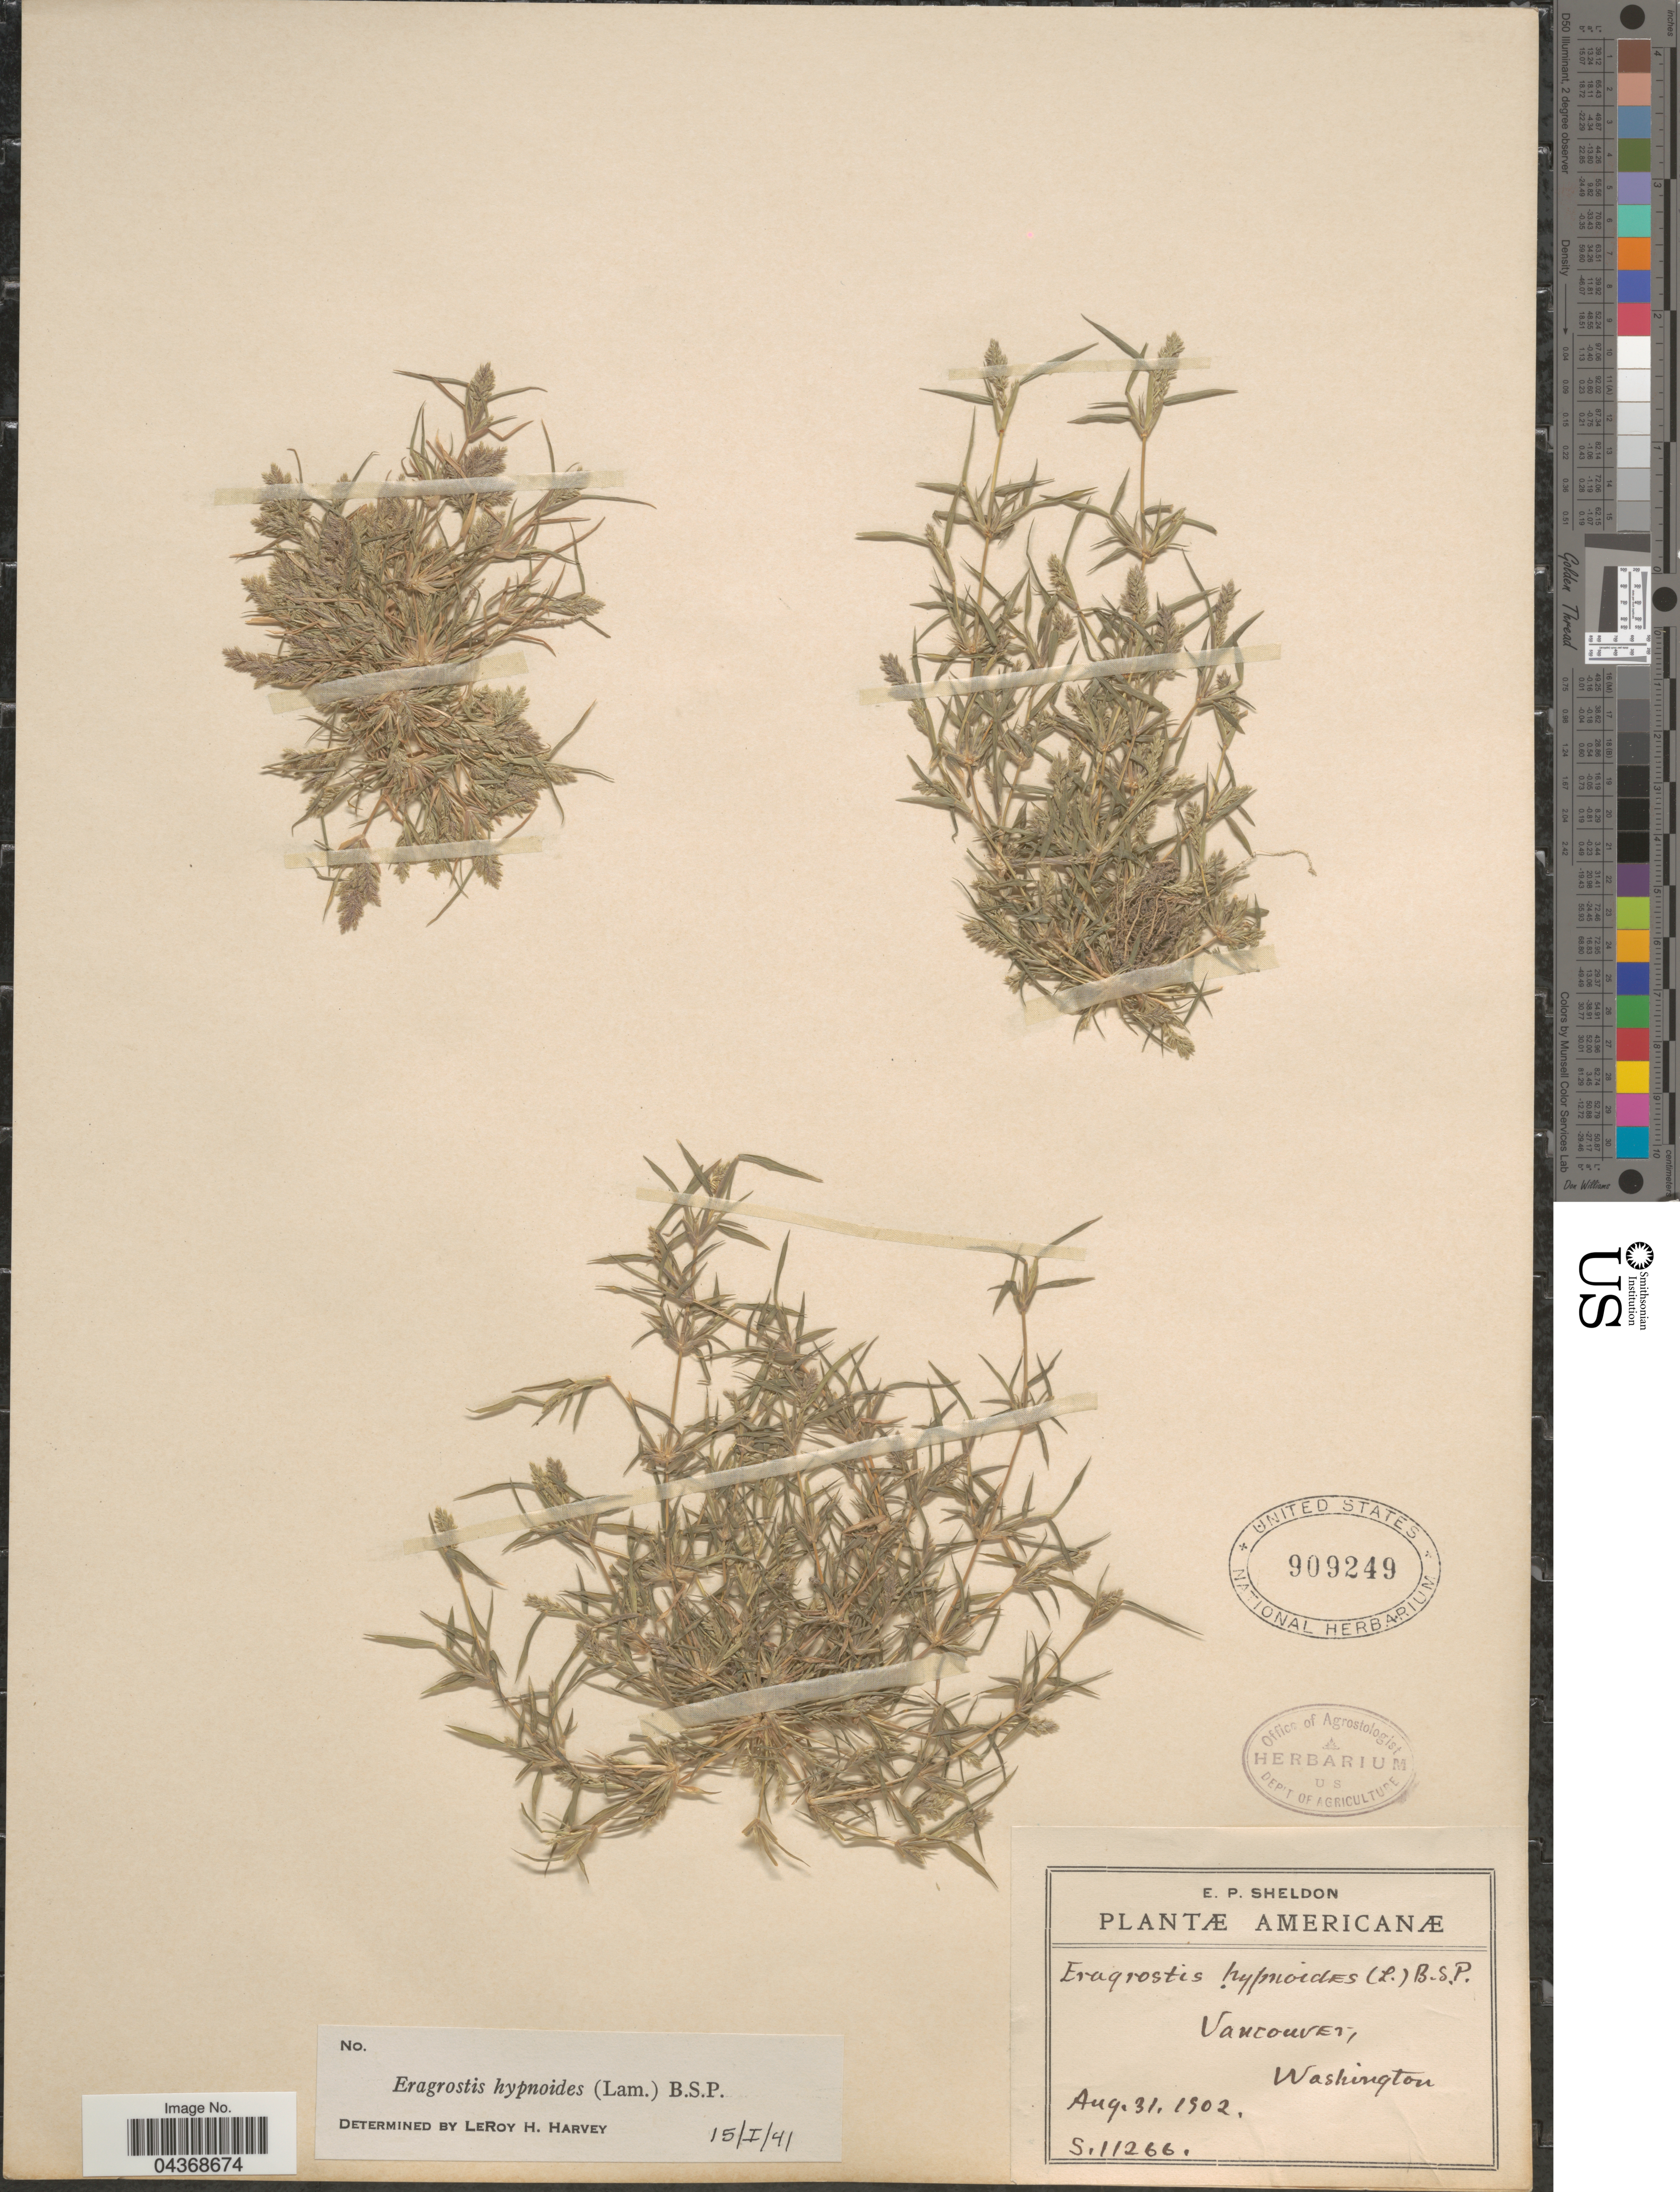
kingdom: Plantae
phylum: Tracheophyta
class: Liliopsida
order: Poales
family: Poaceae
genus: Eragrostis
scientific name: Eragrostis hypnoides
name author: (Lam.) Britton, Stearns & Poggenb.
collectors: E. P. Sheldon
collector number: S11266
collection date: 1902-08-31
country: United States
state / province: Washington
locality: Vancouver.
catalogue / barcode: US 909249